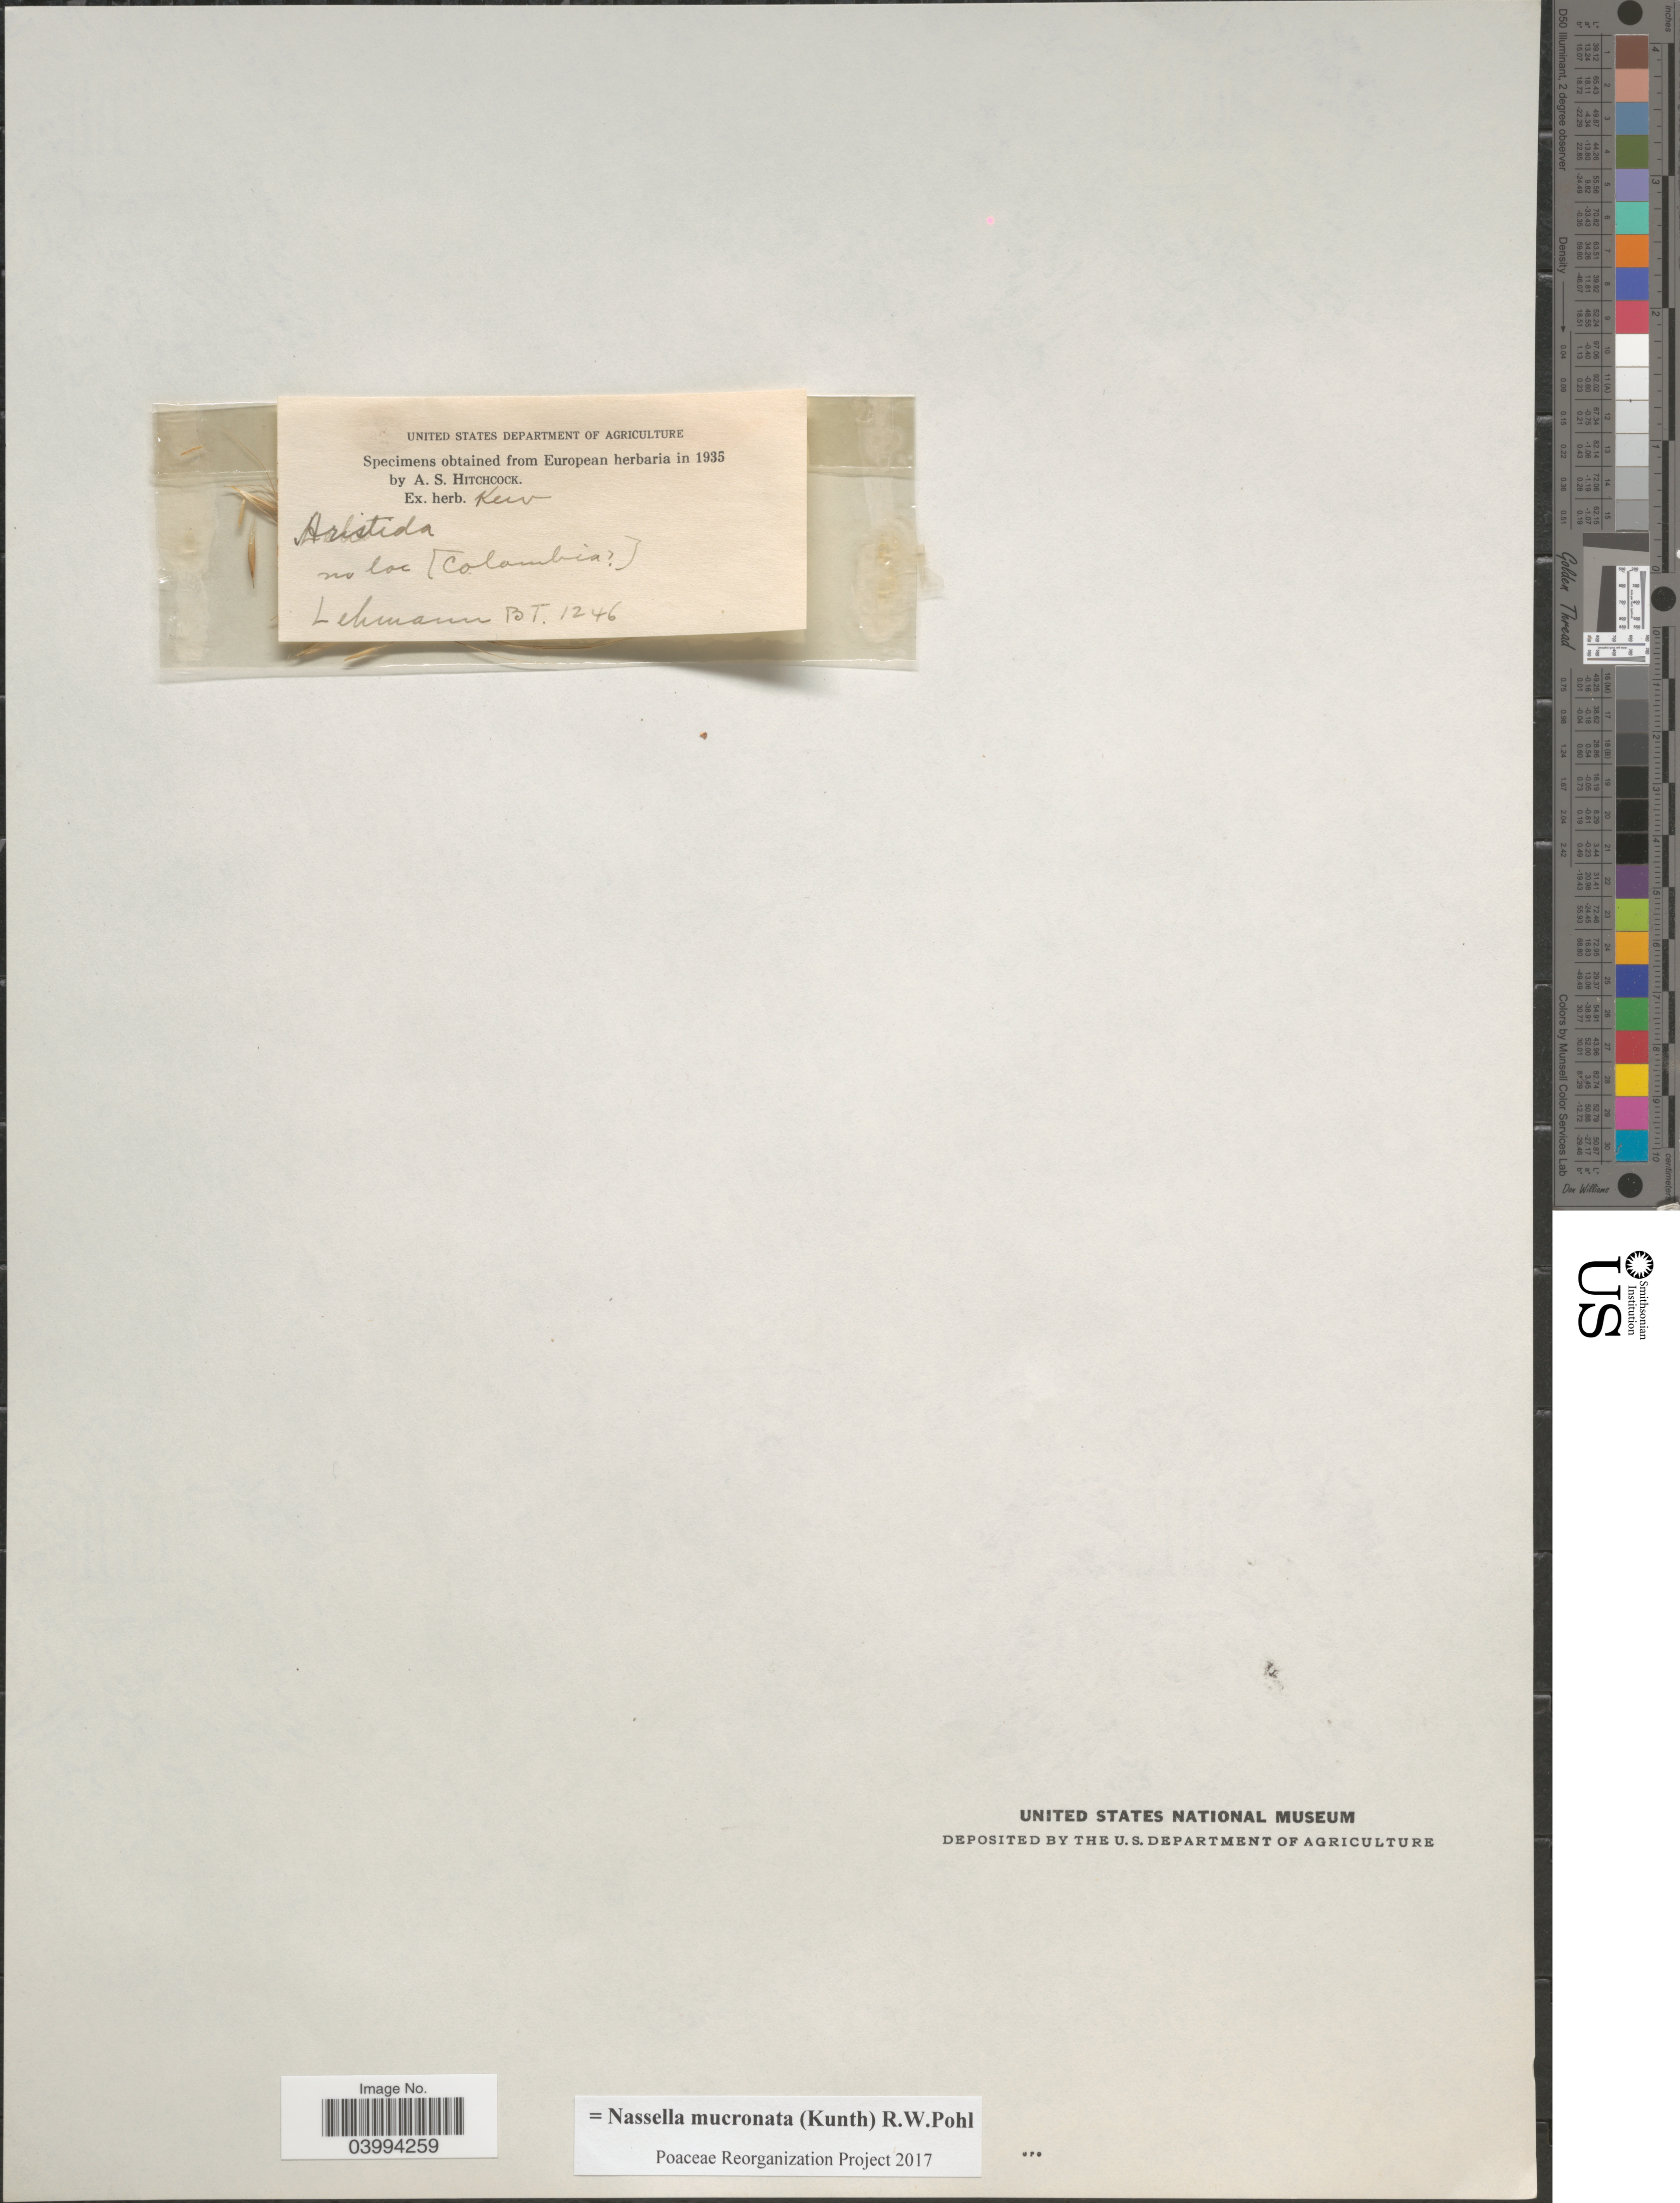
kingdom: Plantae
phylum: Tracheophyta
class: Liliopsida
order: Poales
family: Poaceae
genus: Nassella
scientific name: Nassella mucronata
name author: (Kunth) R.W. Pohl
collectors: B. Lehmann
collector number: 1246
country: Colombia